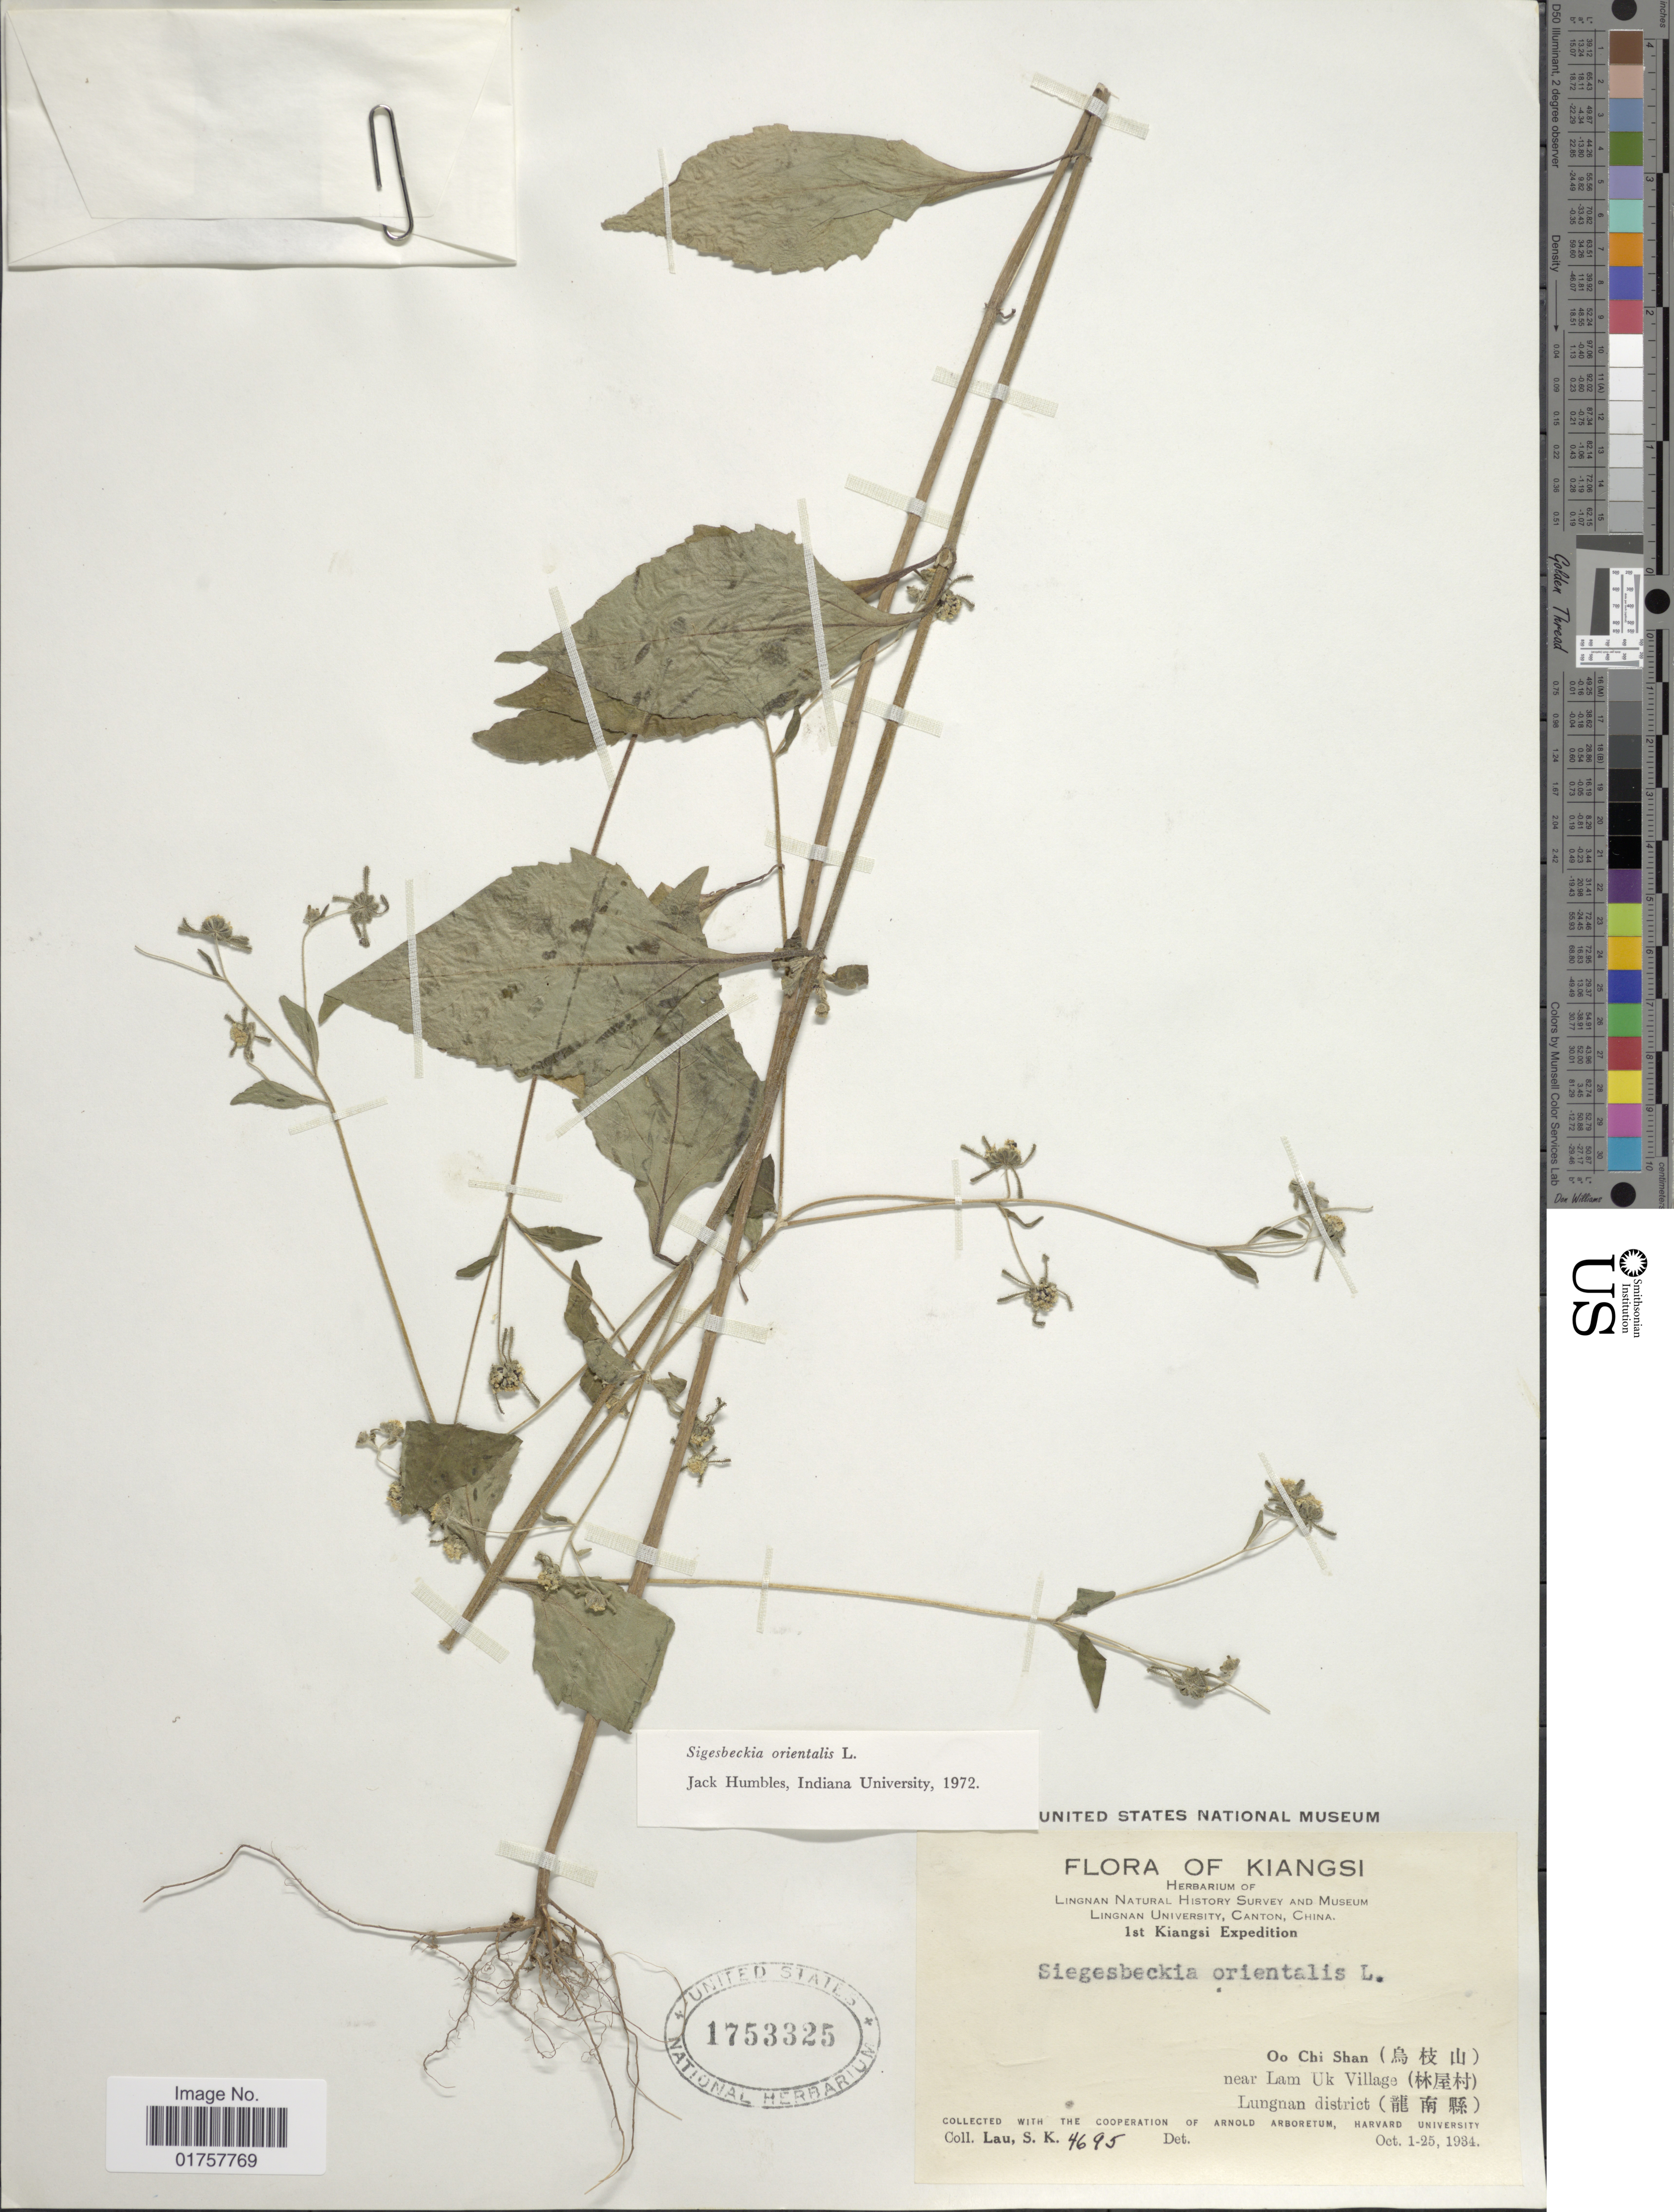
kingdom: Plantae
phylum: Tracheophyta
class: Magnoliopsida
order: Asterales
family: Asteraceae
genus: Sigesbeckia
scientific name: Sigesbeckia orientalis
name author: L.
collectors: S. K. Lau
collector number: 4695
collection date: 1934-10-01/1934-10-25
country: China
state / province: Jiangxi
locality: Kiangsi. Oo Chi Shan. near Lam Uk Village. Lungnan district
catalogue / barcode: US 1753325